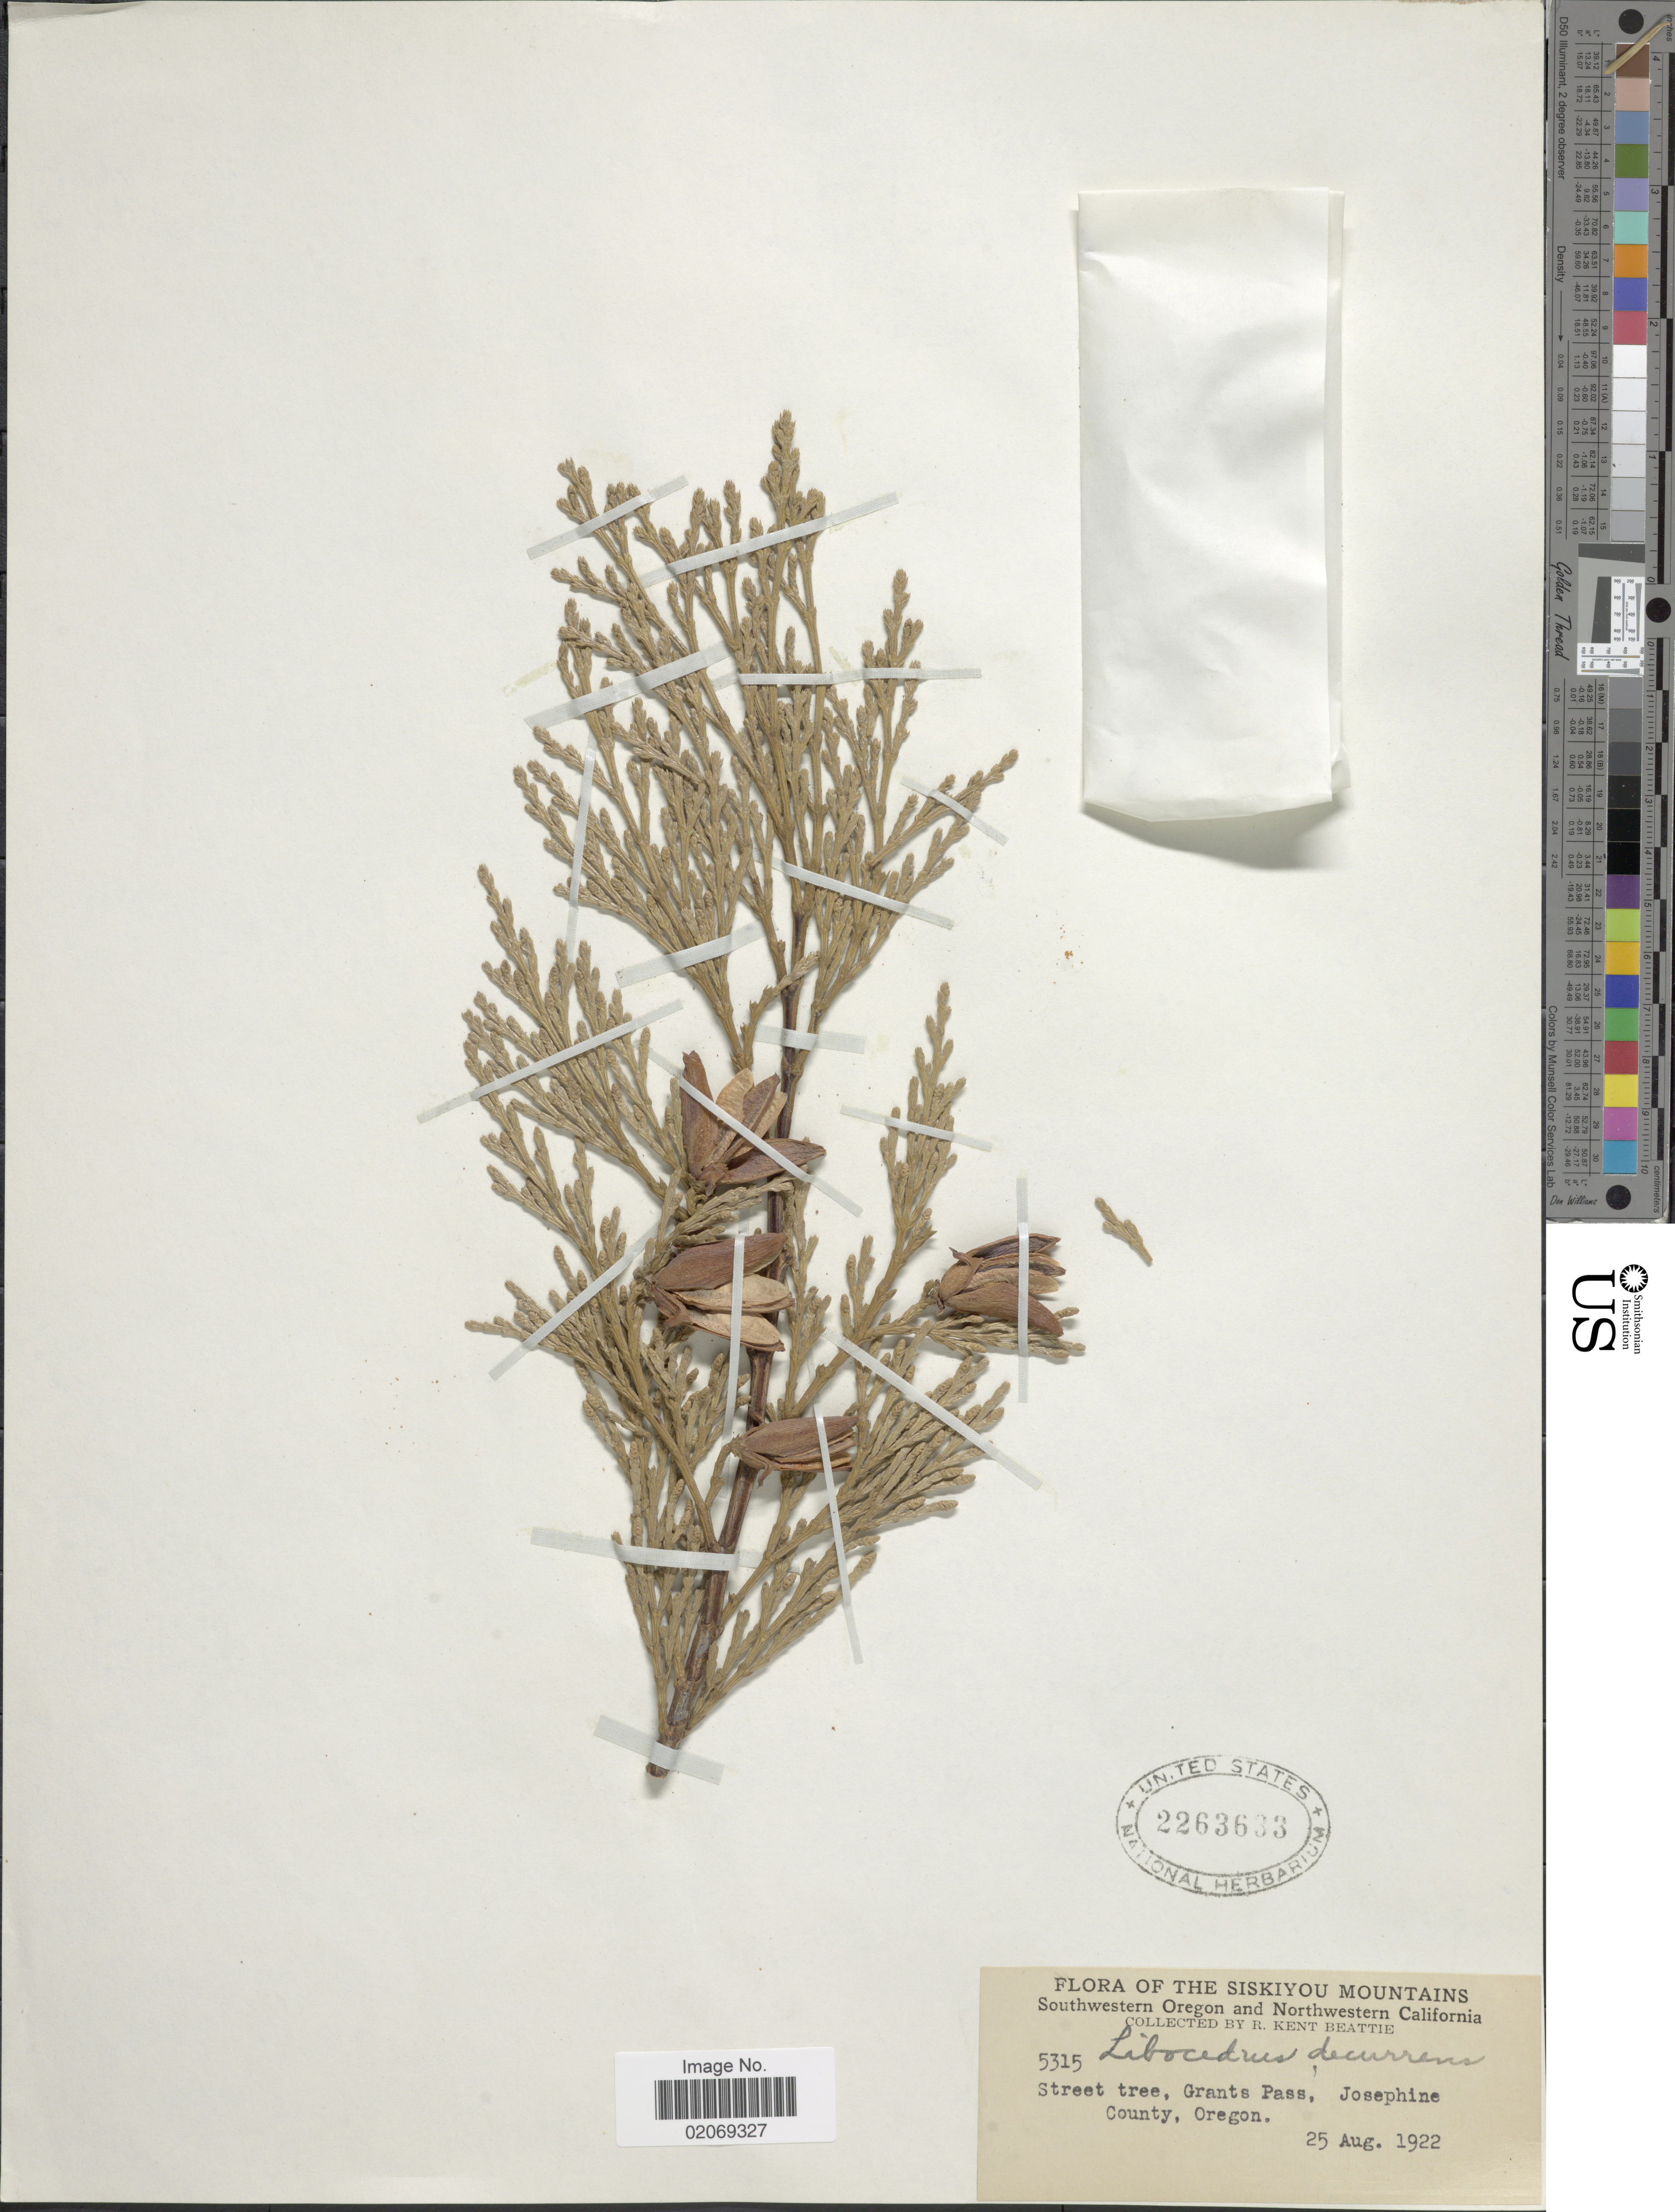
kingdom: Plantae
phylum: Tracheophyta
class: Pinopsida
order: Pinales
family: Cupressaceae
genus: Libocedrus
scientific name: Libocedrus decurrens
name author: Torr.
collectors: R. K. Beattie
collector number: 5315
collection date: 1922-08-25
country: United States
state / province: Oregon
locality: The Siskiyou Mountains, Southwestern Oregon and Northwestern California, Street tree, Grants Pass, Josephine County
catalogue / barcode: US 2263633